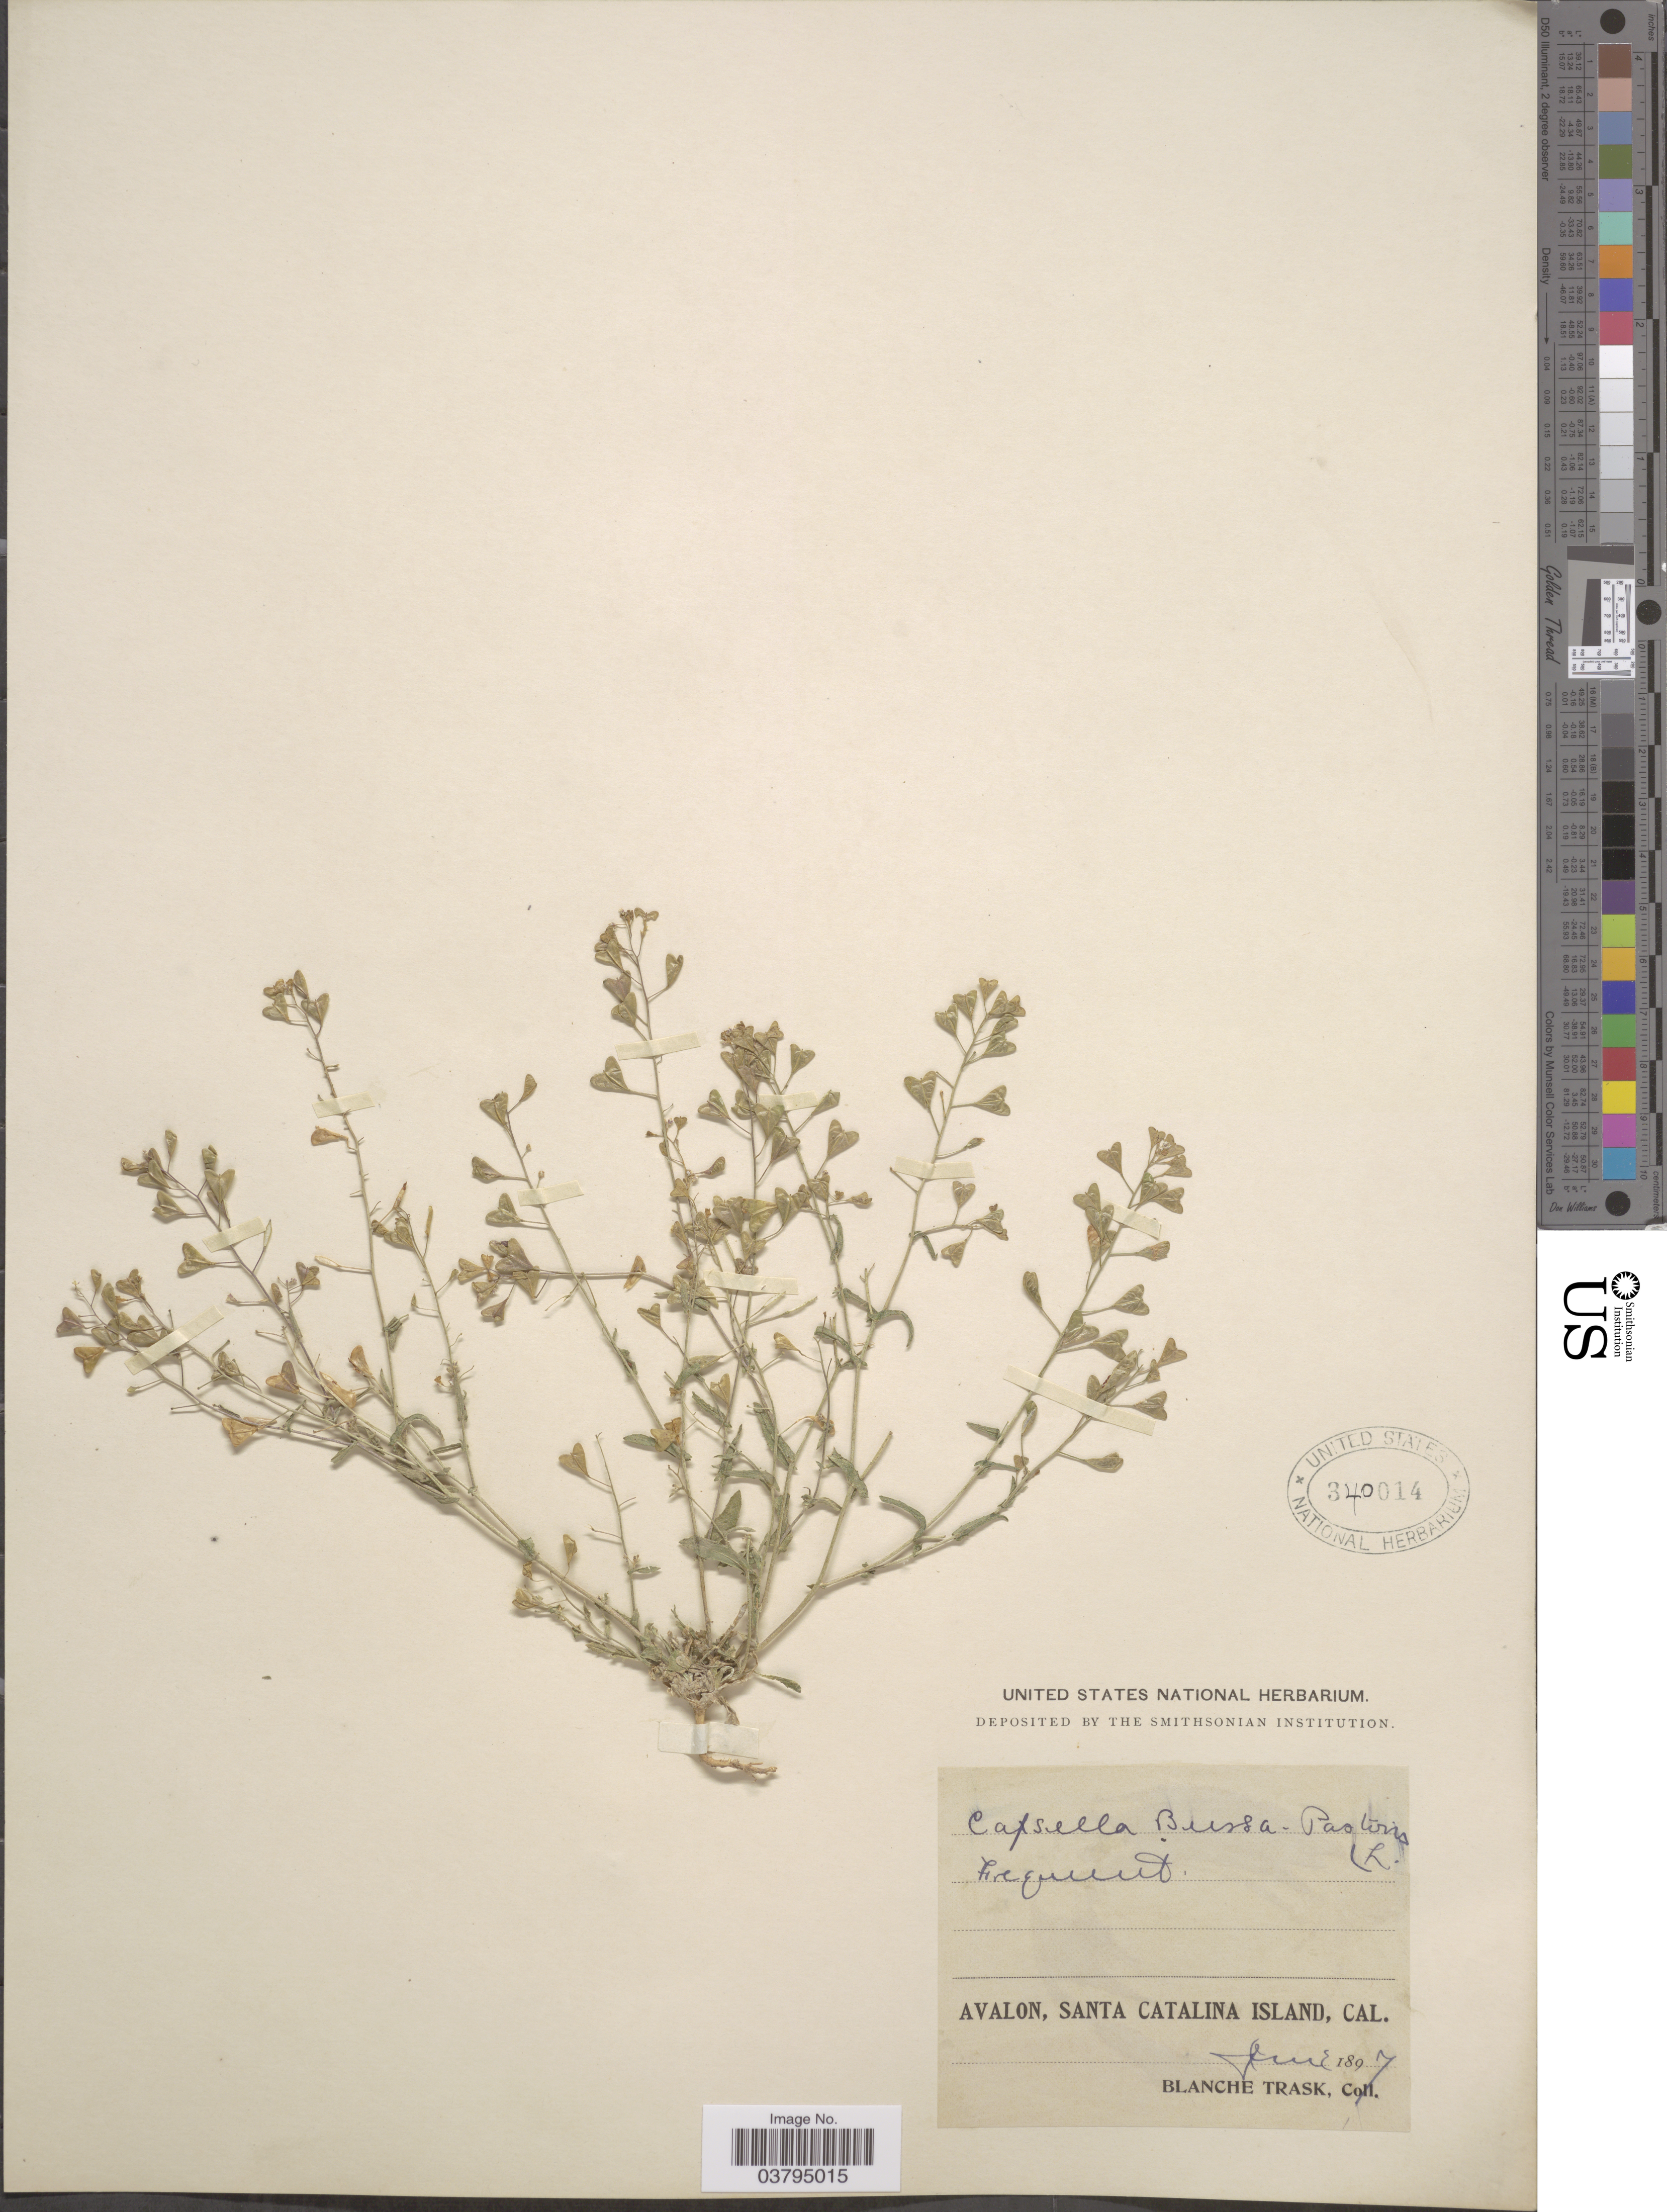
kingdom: Plantae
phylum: Tracheophyta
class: Magnoliopsida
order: Brassicales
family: Brassicaceae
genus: Capsella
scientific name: Capsella bursa-pastoris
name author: (L.) Medik.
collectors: B. Trask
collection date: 1897-06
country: United States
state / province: California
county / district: Los Angeles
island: Santa Catalina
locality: Avalon, Santa Catalina Island.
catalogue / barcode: US 340014